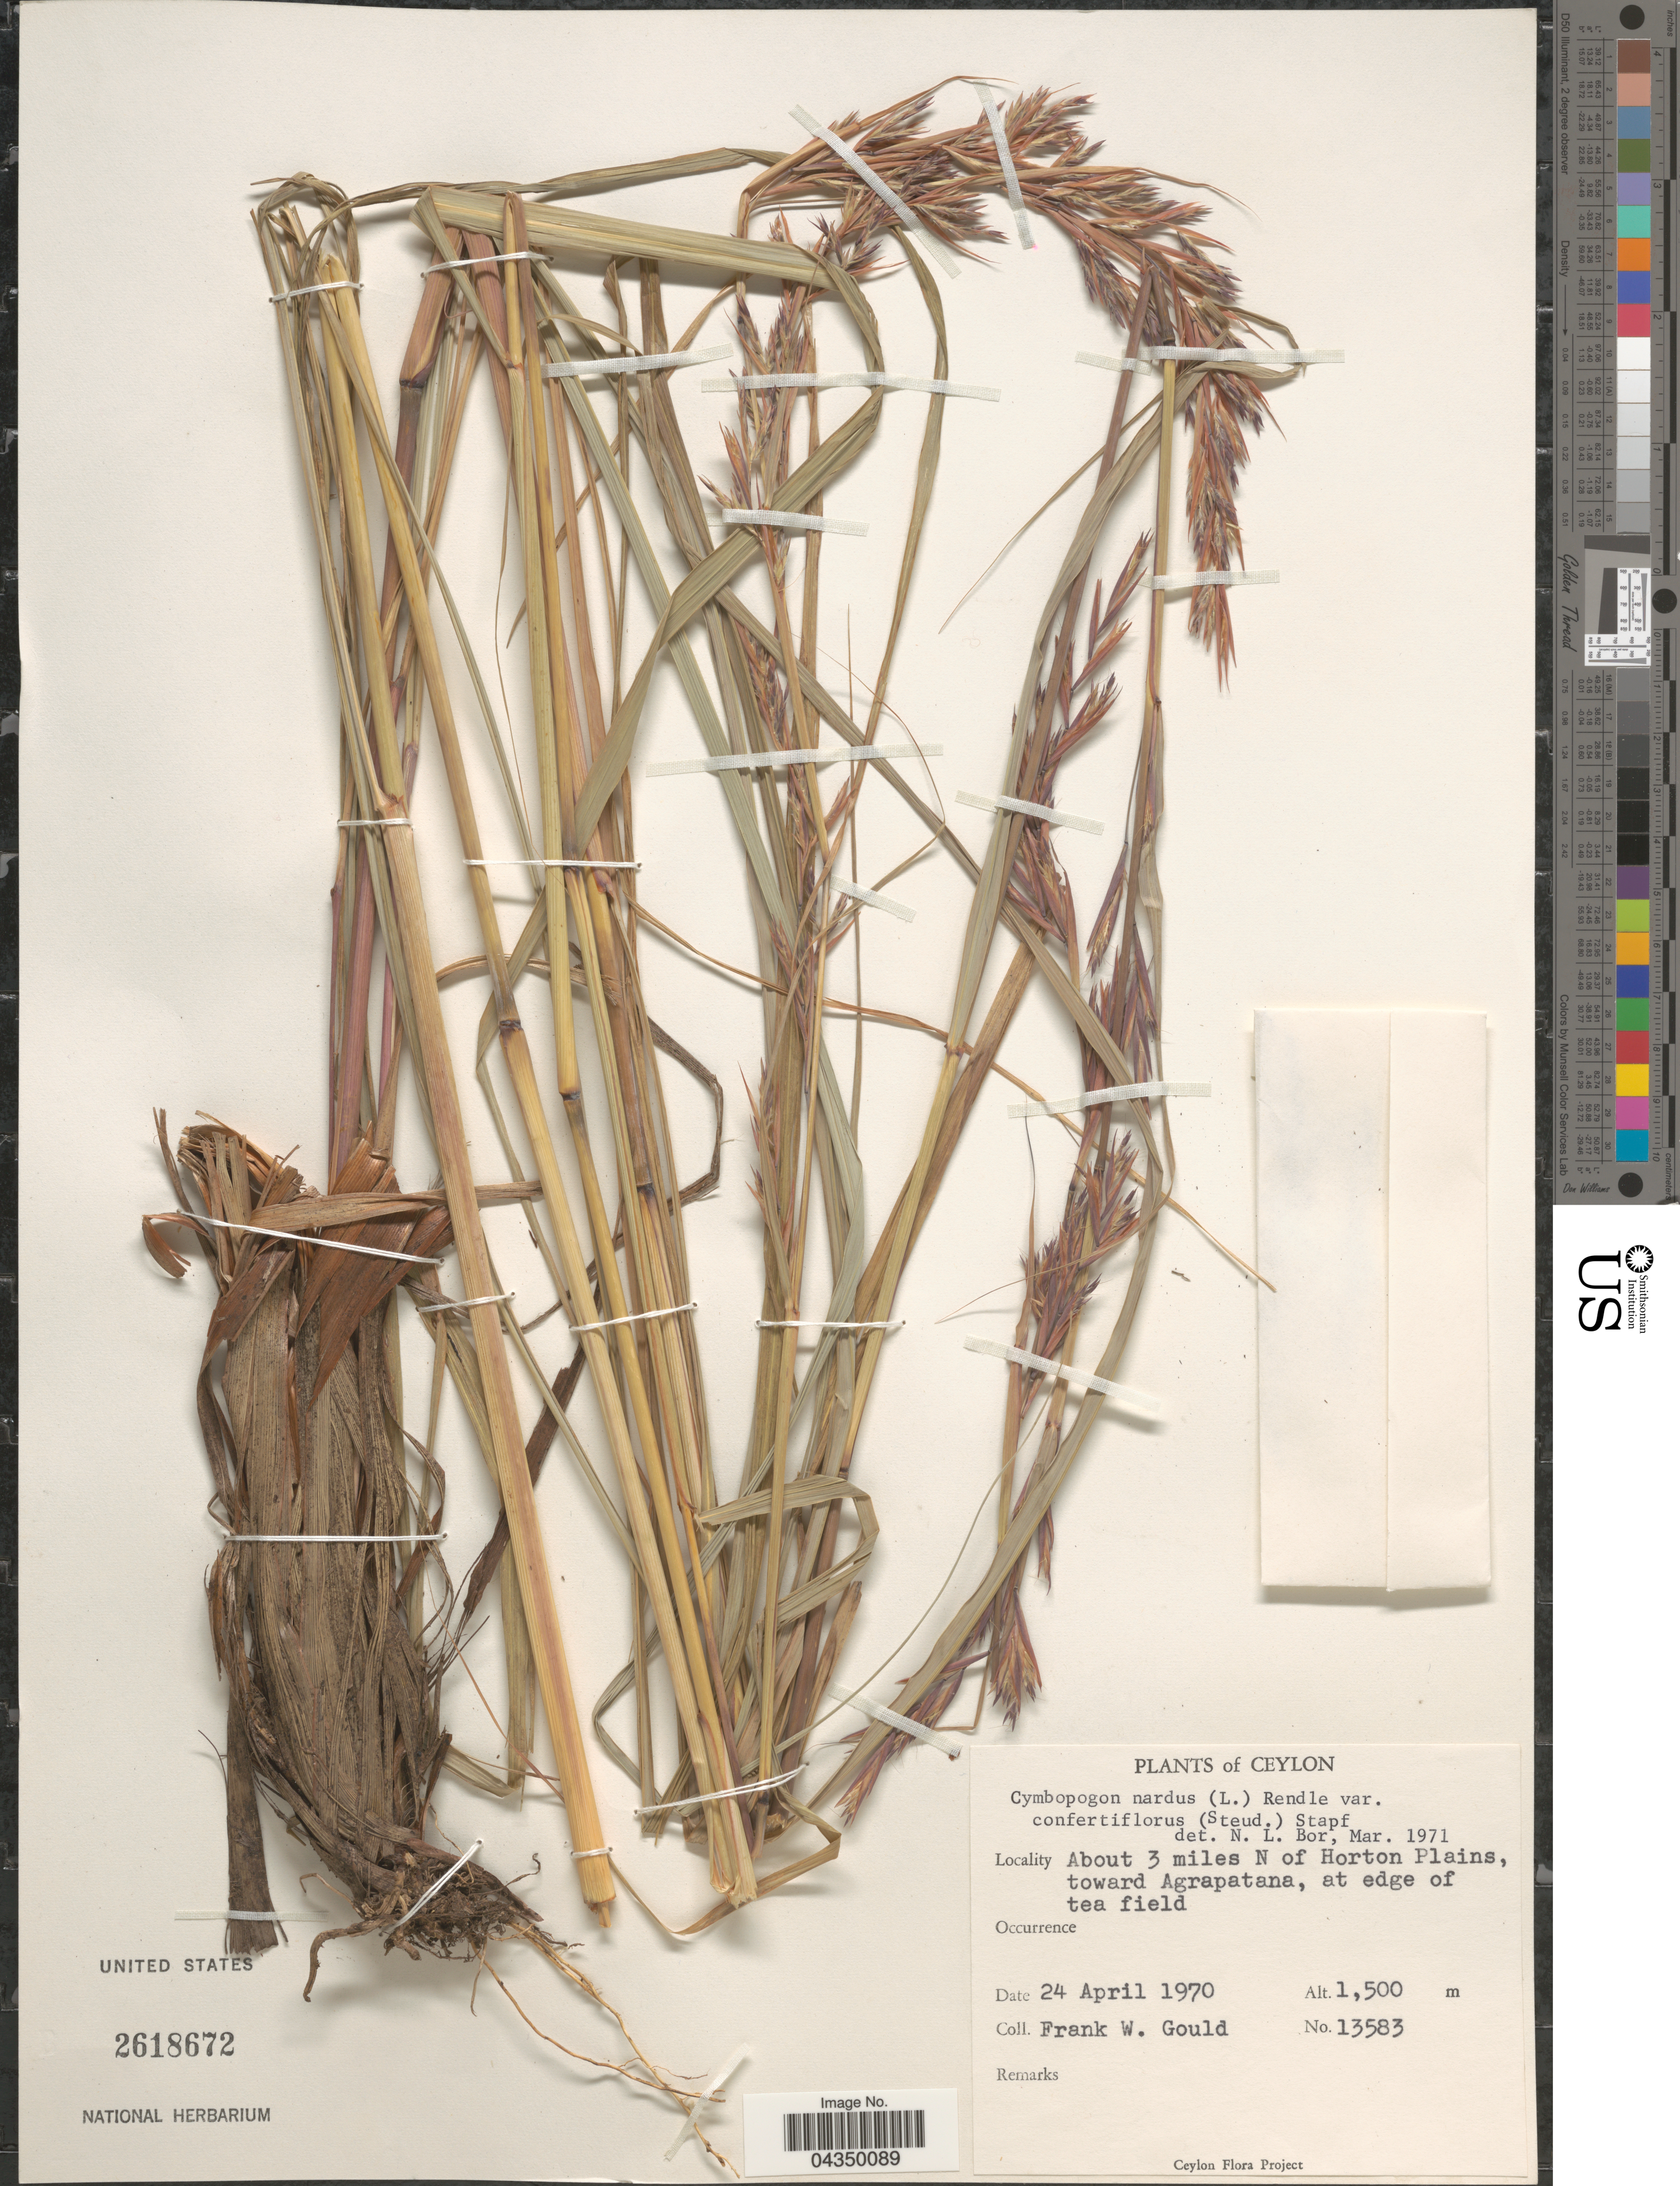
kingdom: Plantae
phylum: Tracheophyta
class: Liliopsida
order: Poales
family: Poaceae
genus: Cymbopogon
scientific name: Cymbopogon nardus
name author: (L.) Rendle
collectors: F. W. Gould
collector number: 13583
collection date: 1970-04-24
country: Sri Lanka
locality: Ceylon. About 3 miles N of Horton Plains, toward Agrapatana, at edge of tea field.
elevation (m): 1500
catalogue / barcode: US 2618672